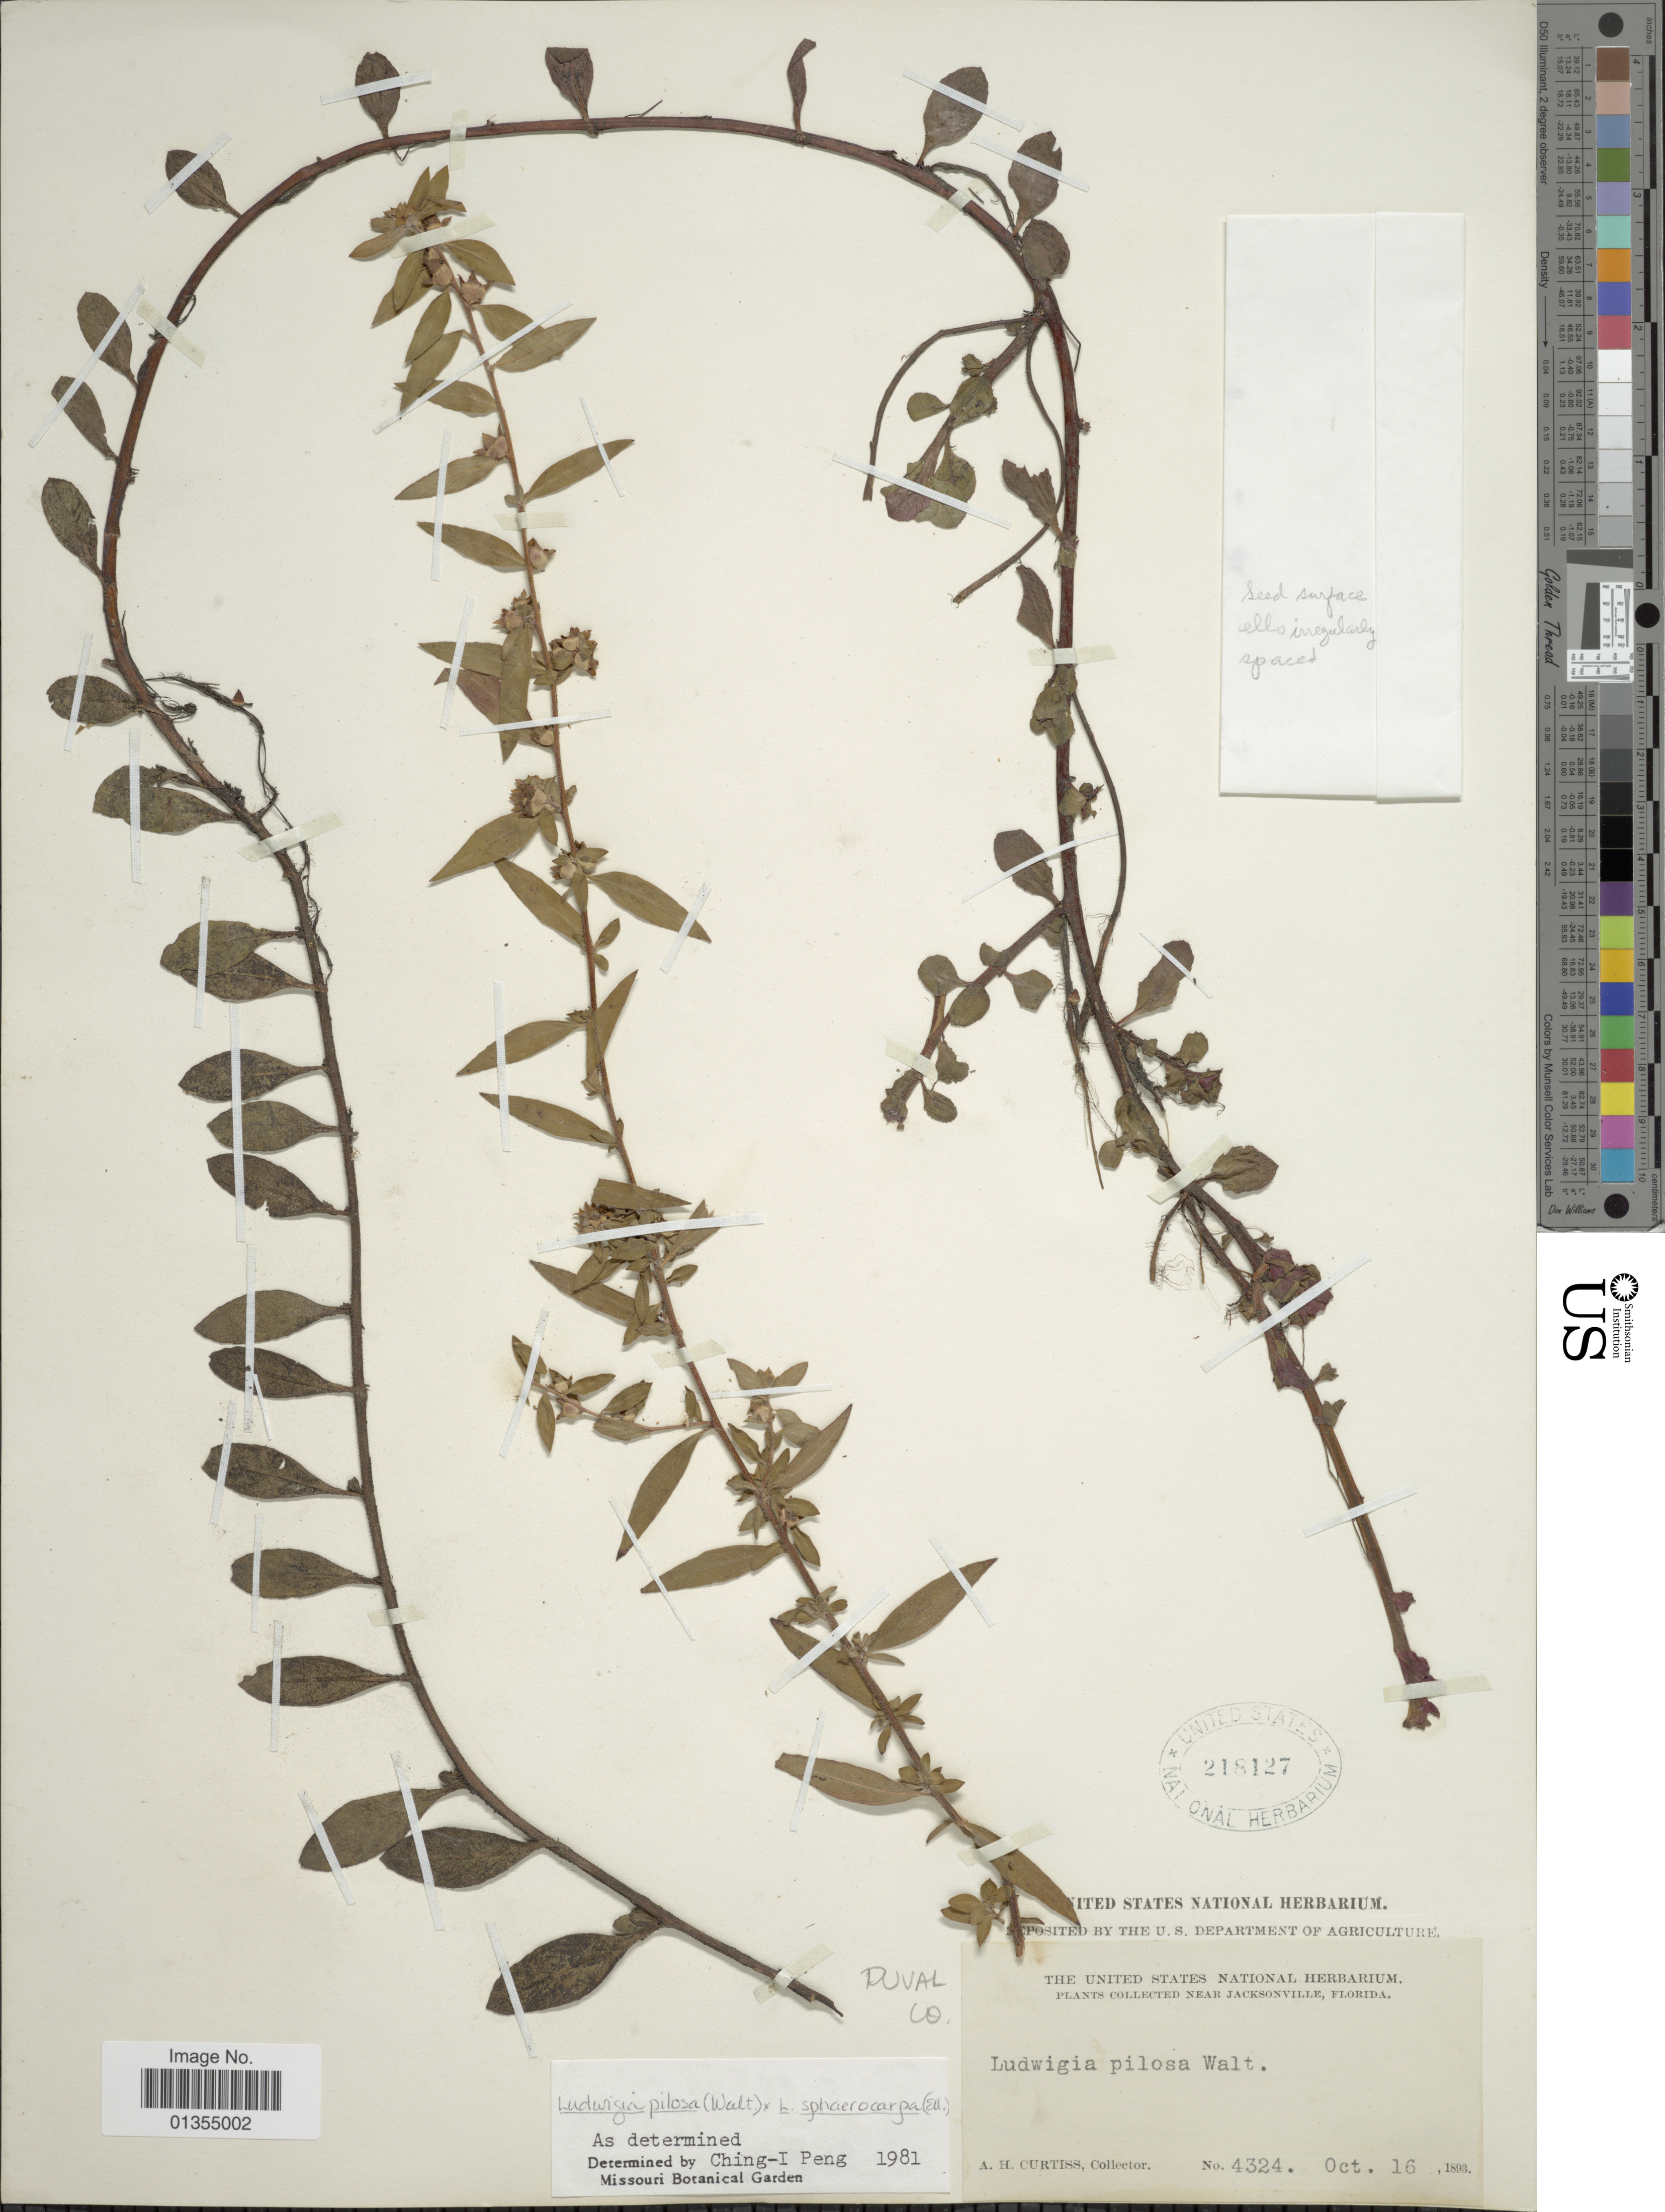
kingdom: Plantae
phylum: Tracheophyta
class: Magnoliopsida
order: Myrtales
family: Onagraceae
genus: Ludwigia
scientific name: Ludwigia pilosa x L. sphaerocarpa Elliott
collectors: A. H. Curtiss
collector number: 4324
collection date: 1896-10-16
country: United States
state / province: Florida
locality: Jacksonville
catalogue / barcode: US 218127